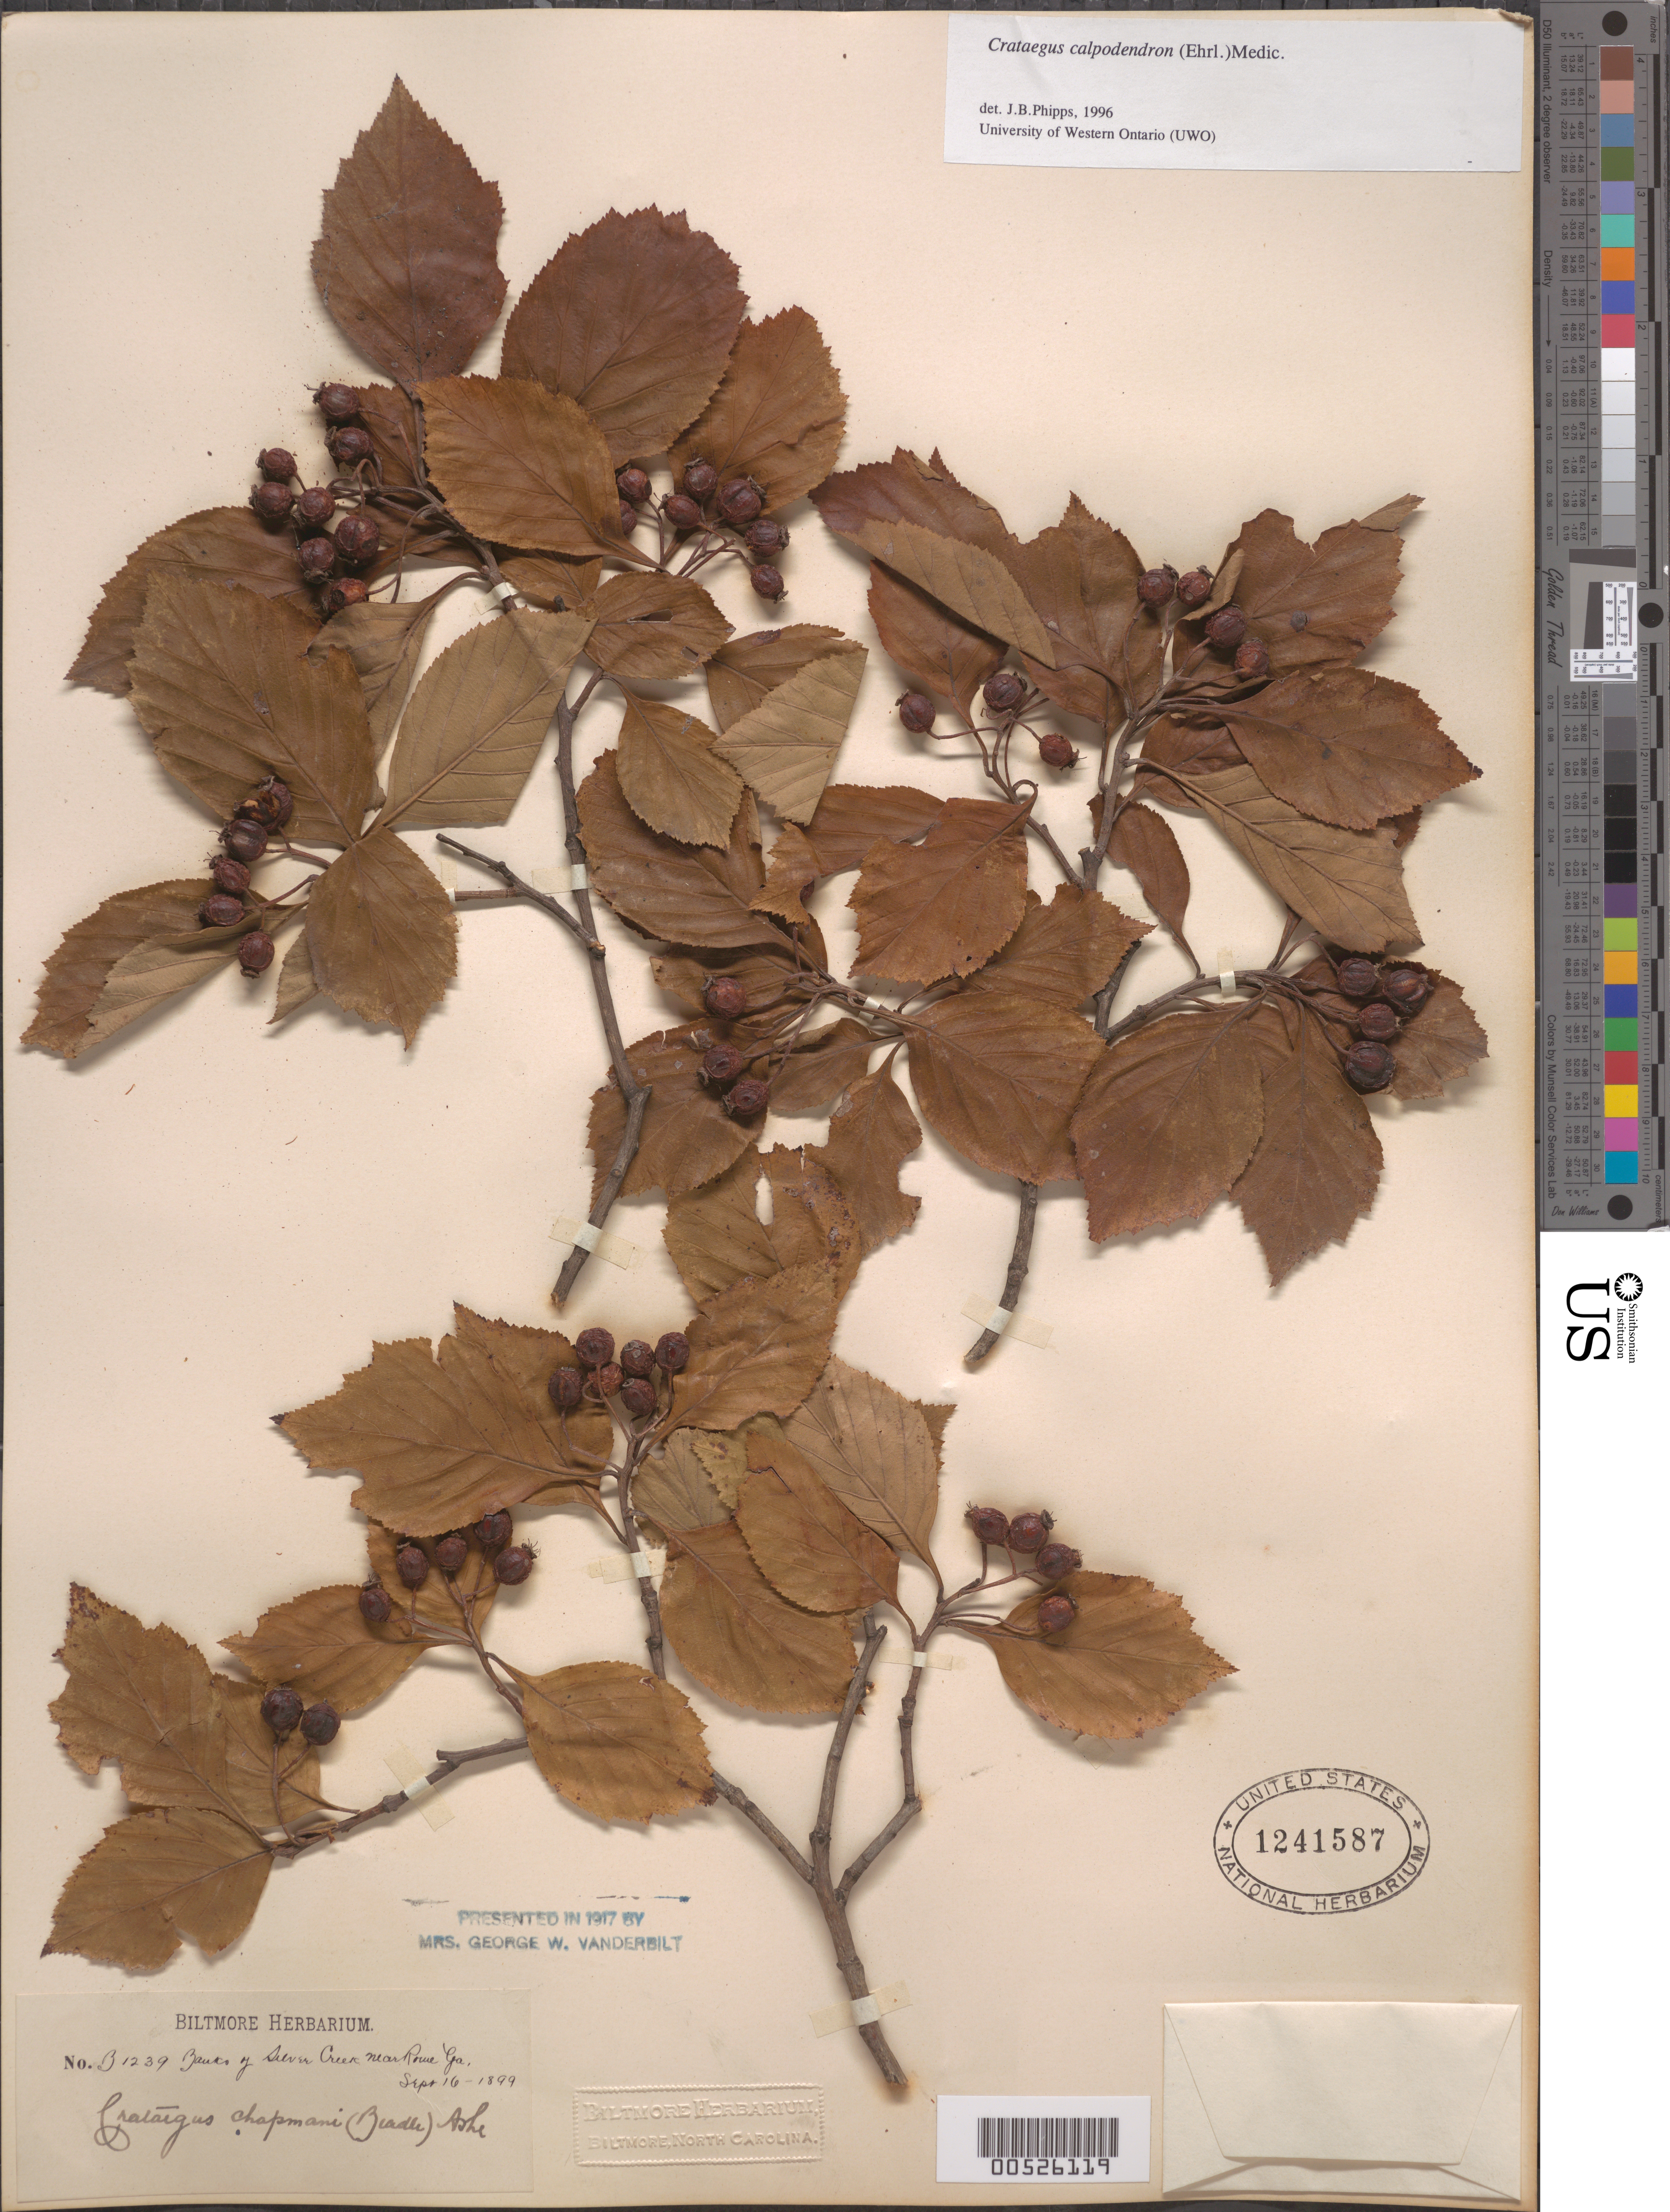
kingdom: Plantae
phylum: Tracheophyta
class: Magnoliopsida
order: Rosales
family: Rosaceae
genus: Crataegus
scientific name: Crataegus calpodendron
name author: (Ehrh.) Medik.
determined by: Phipps, James B., (UWO), University of Western Ontario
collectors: ex herb. Biltmore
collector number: B1239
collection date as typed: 16 Sep 1899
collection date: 1899-09-16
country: United States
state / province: Georgia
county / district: Floyd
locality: Silver Creek, near Rome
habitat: Creek Banks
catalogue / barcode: US 1241587